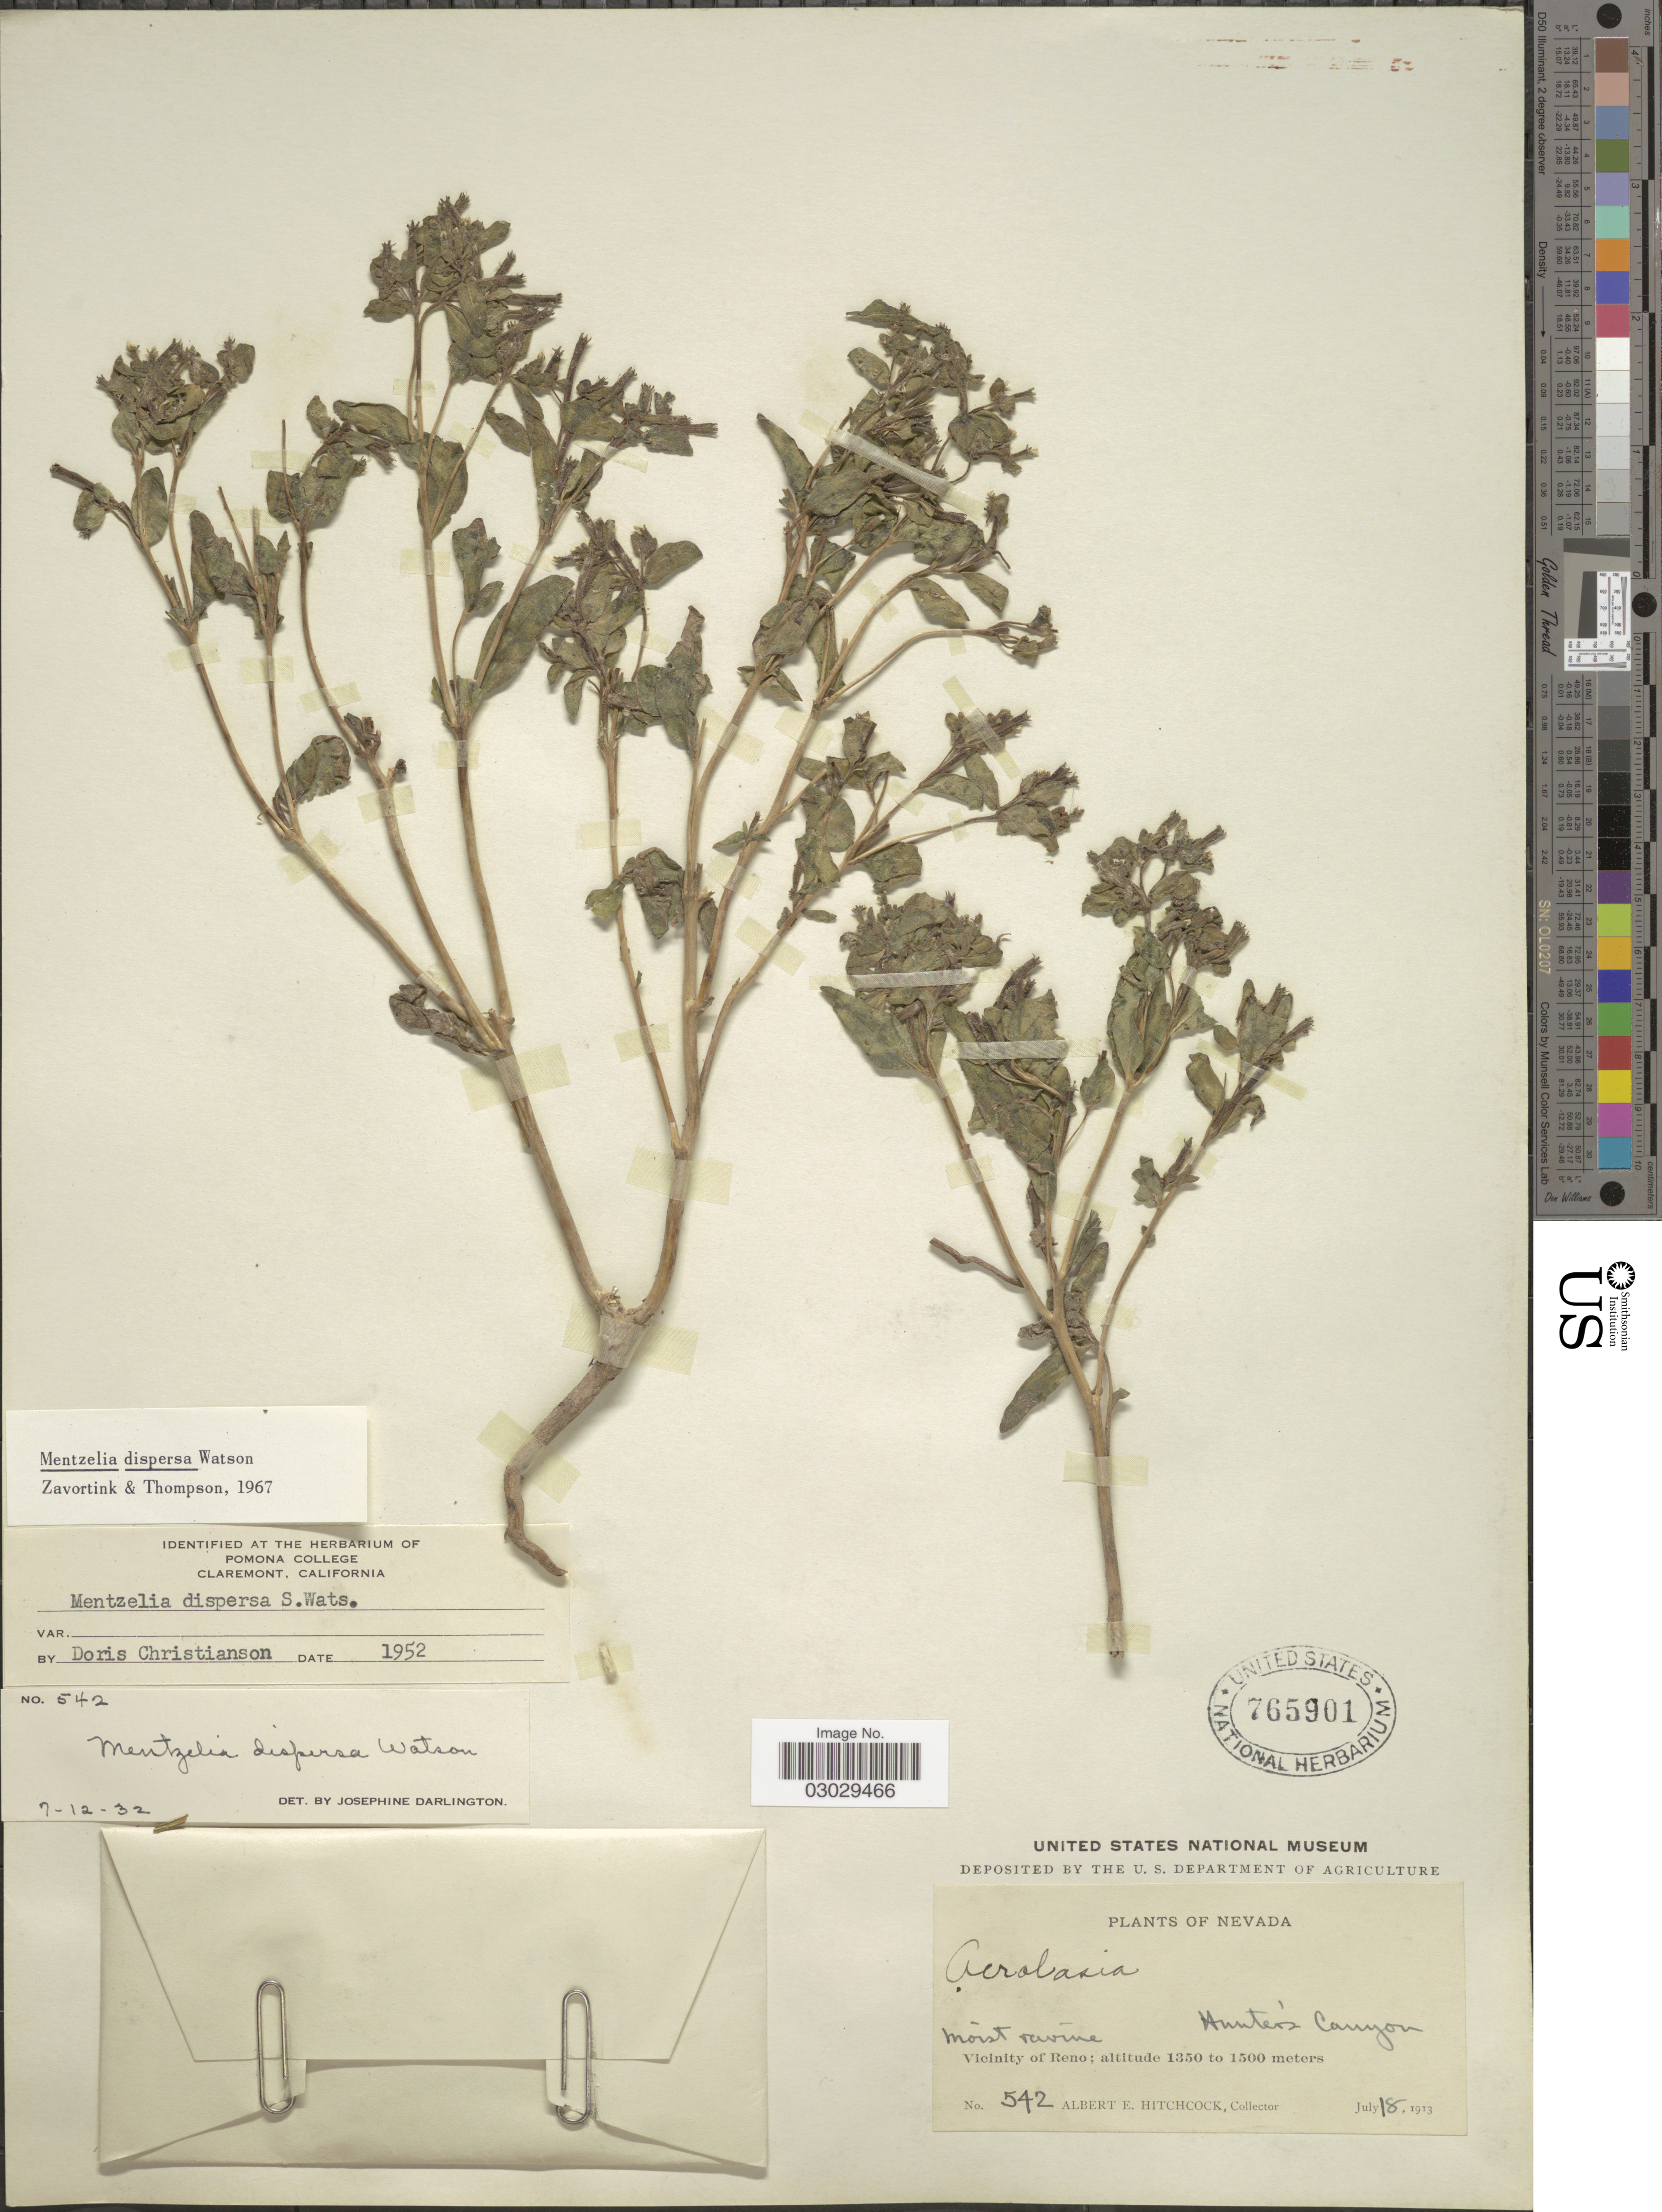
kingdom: Plantae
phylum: Tracheophyta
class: Magnoliopsida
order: Cornales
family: Loasaceae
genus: Mentzelia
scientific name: Mentzelia dispersa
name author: S. Watson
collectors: A. Hitchcock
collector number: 542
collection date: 1913-07-18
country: United States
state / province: Nevada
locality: Hunter's Canyon. Vicinity of Reno.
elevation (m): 1350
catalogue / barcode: US 765901